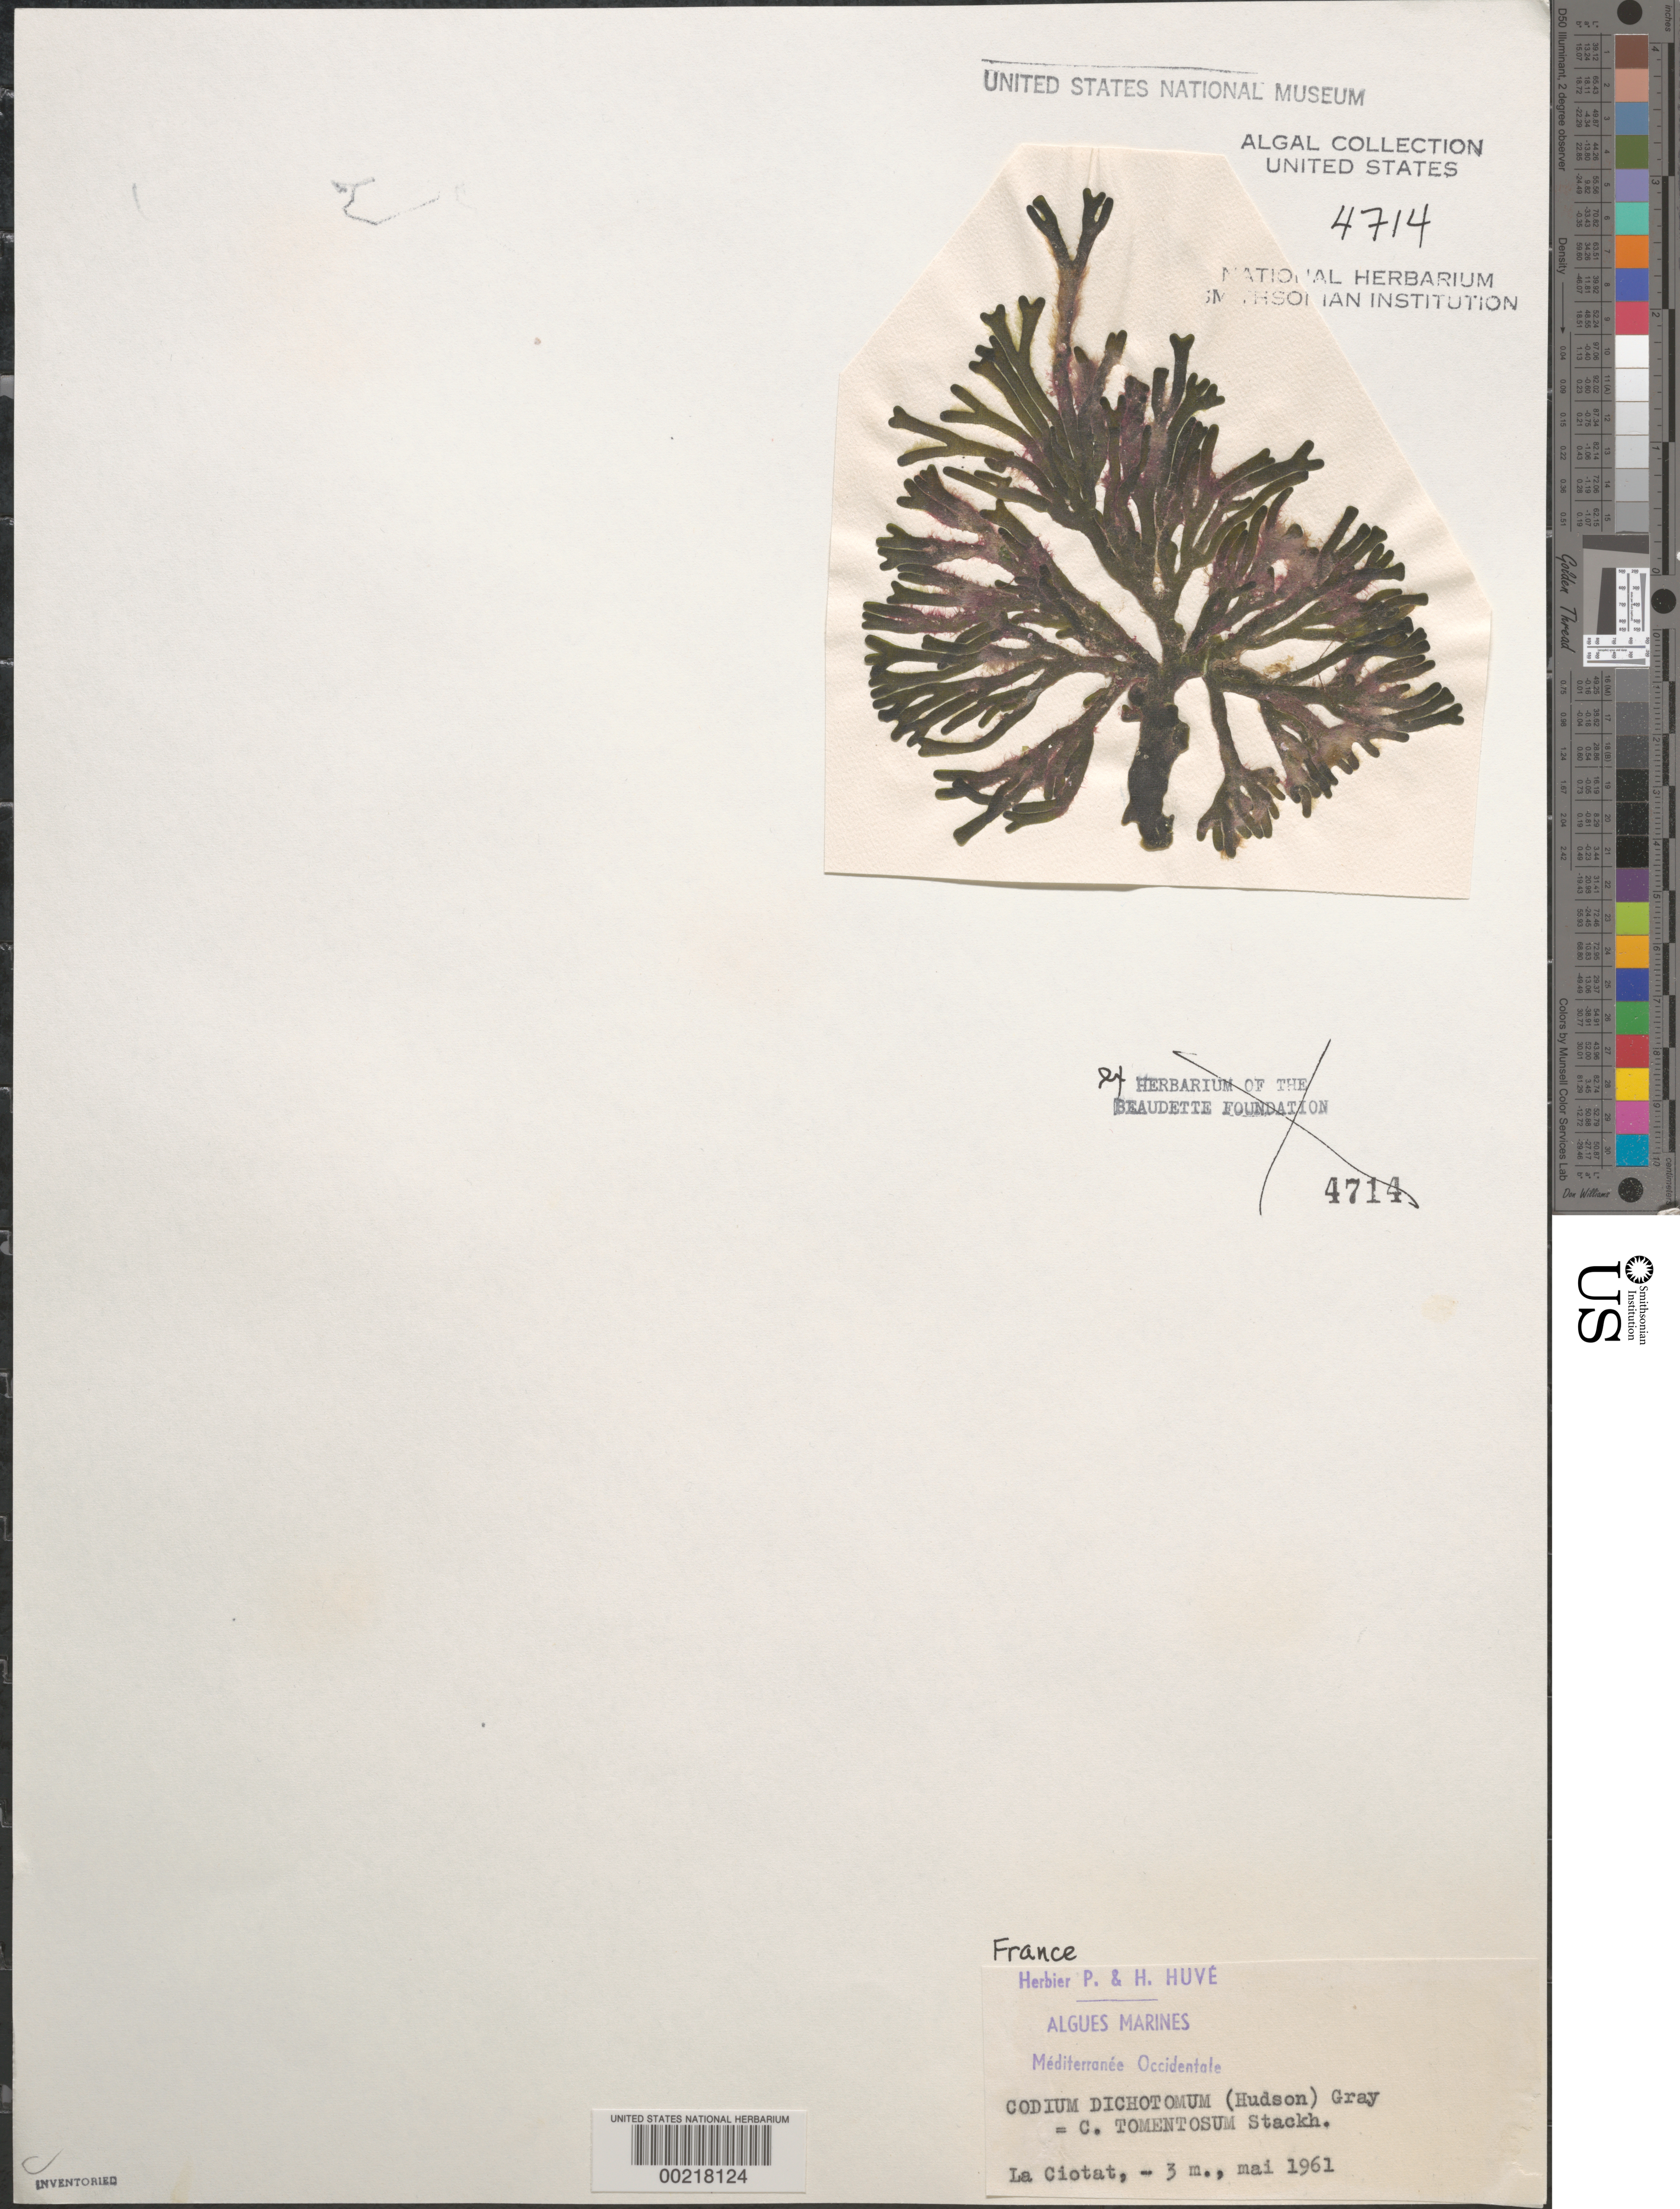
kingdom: Plantae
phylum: Chlorophyta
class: Ulvophyceae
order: Bryopsidales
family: Codiaceae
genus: Codium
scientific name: Codium tomentosum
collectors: P. Huve & H. Huve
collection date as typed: May 1961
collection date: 1961-05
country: France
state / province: Provence-Alpes-Côte d'Azur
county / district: Bouches-du-Rhône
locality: La Ciotat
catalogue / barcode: US 4714